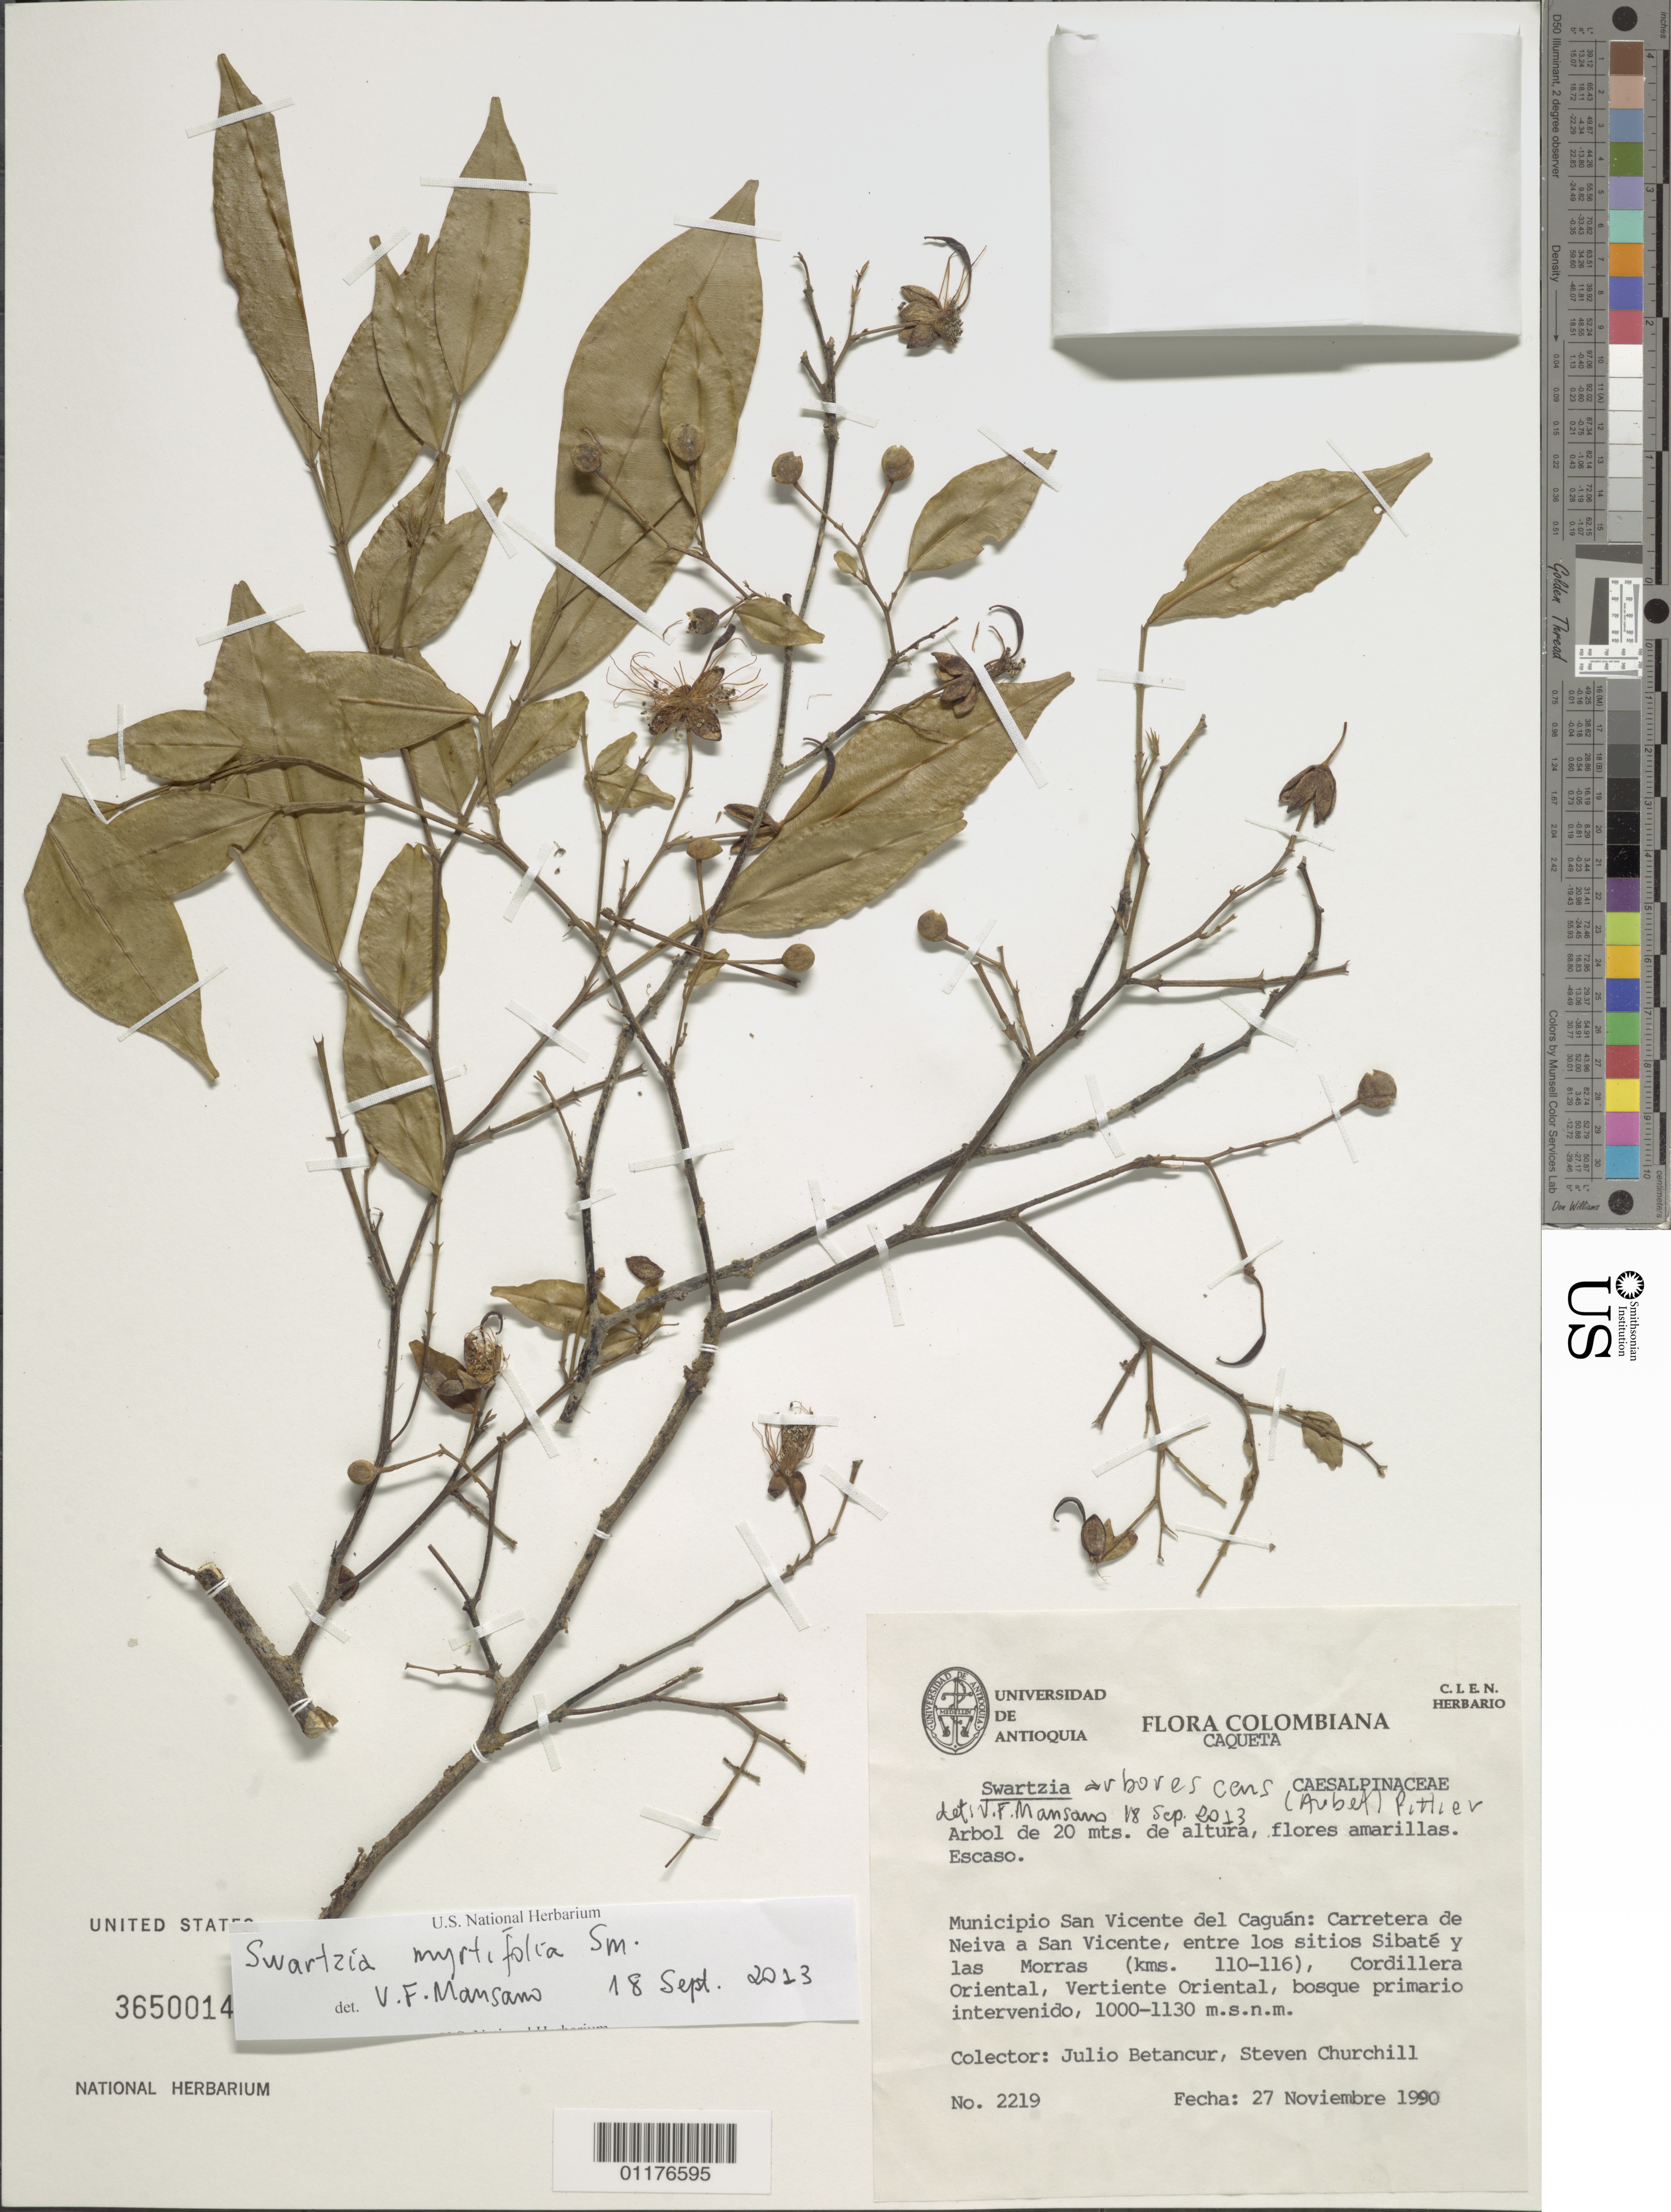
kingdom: Plantae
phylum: Tracheophyta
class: Magnoliopsida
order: Fabales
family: Fabaceae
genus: Swartzia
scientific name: Swartzia myrtifolia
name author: Sm.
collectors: J. C. Betancur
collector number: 2219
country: Colombia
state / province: Caquetá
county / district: San Vicente Del Caguán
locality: Carretera de Neiva a San Vicente, between los sitios Sibate and las Morras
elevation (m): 1000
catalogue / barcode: US 3650014